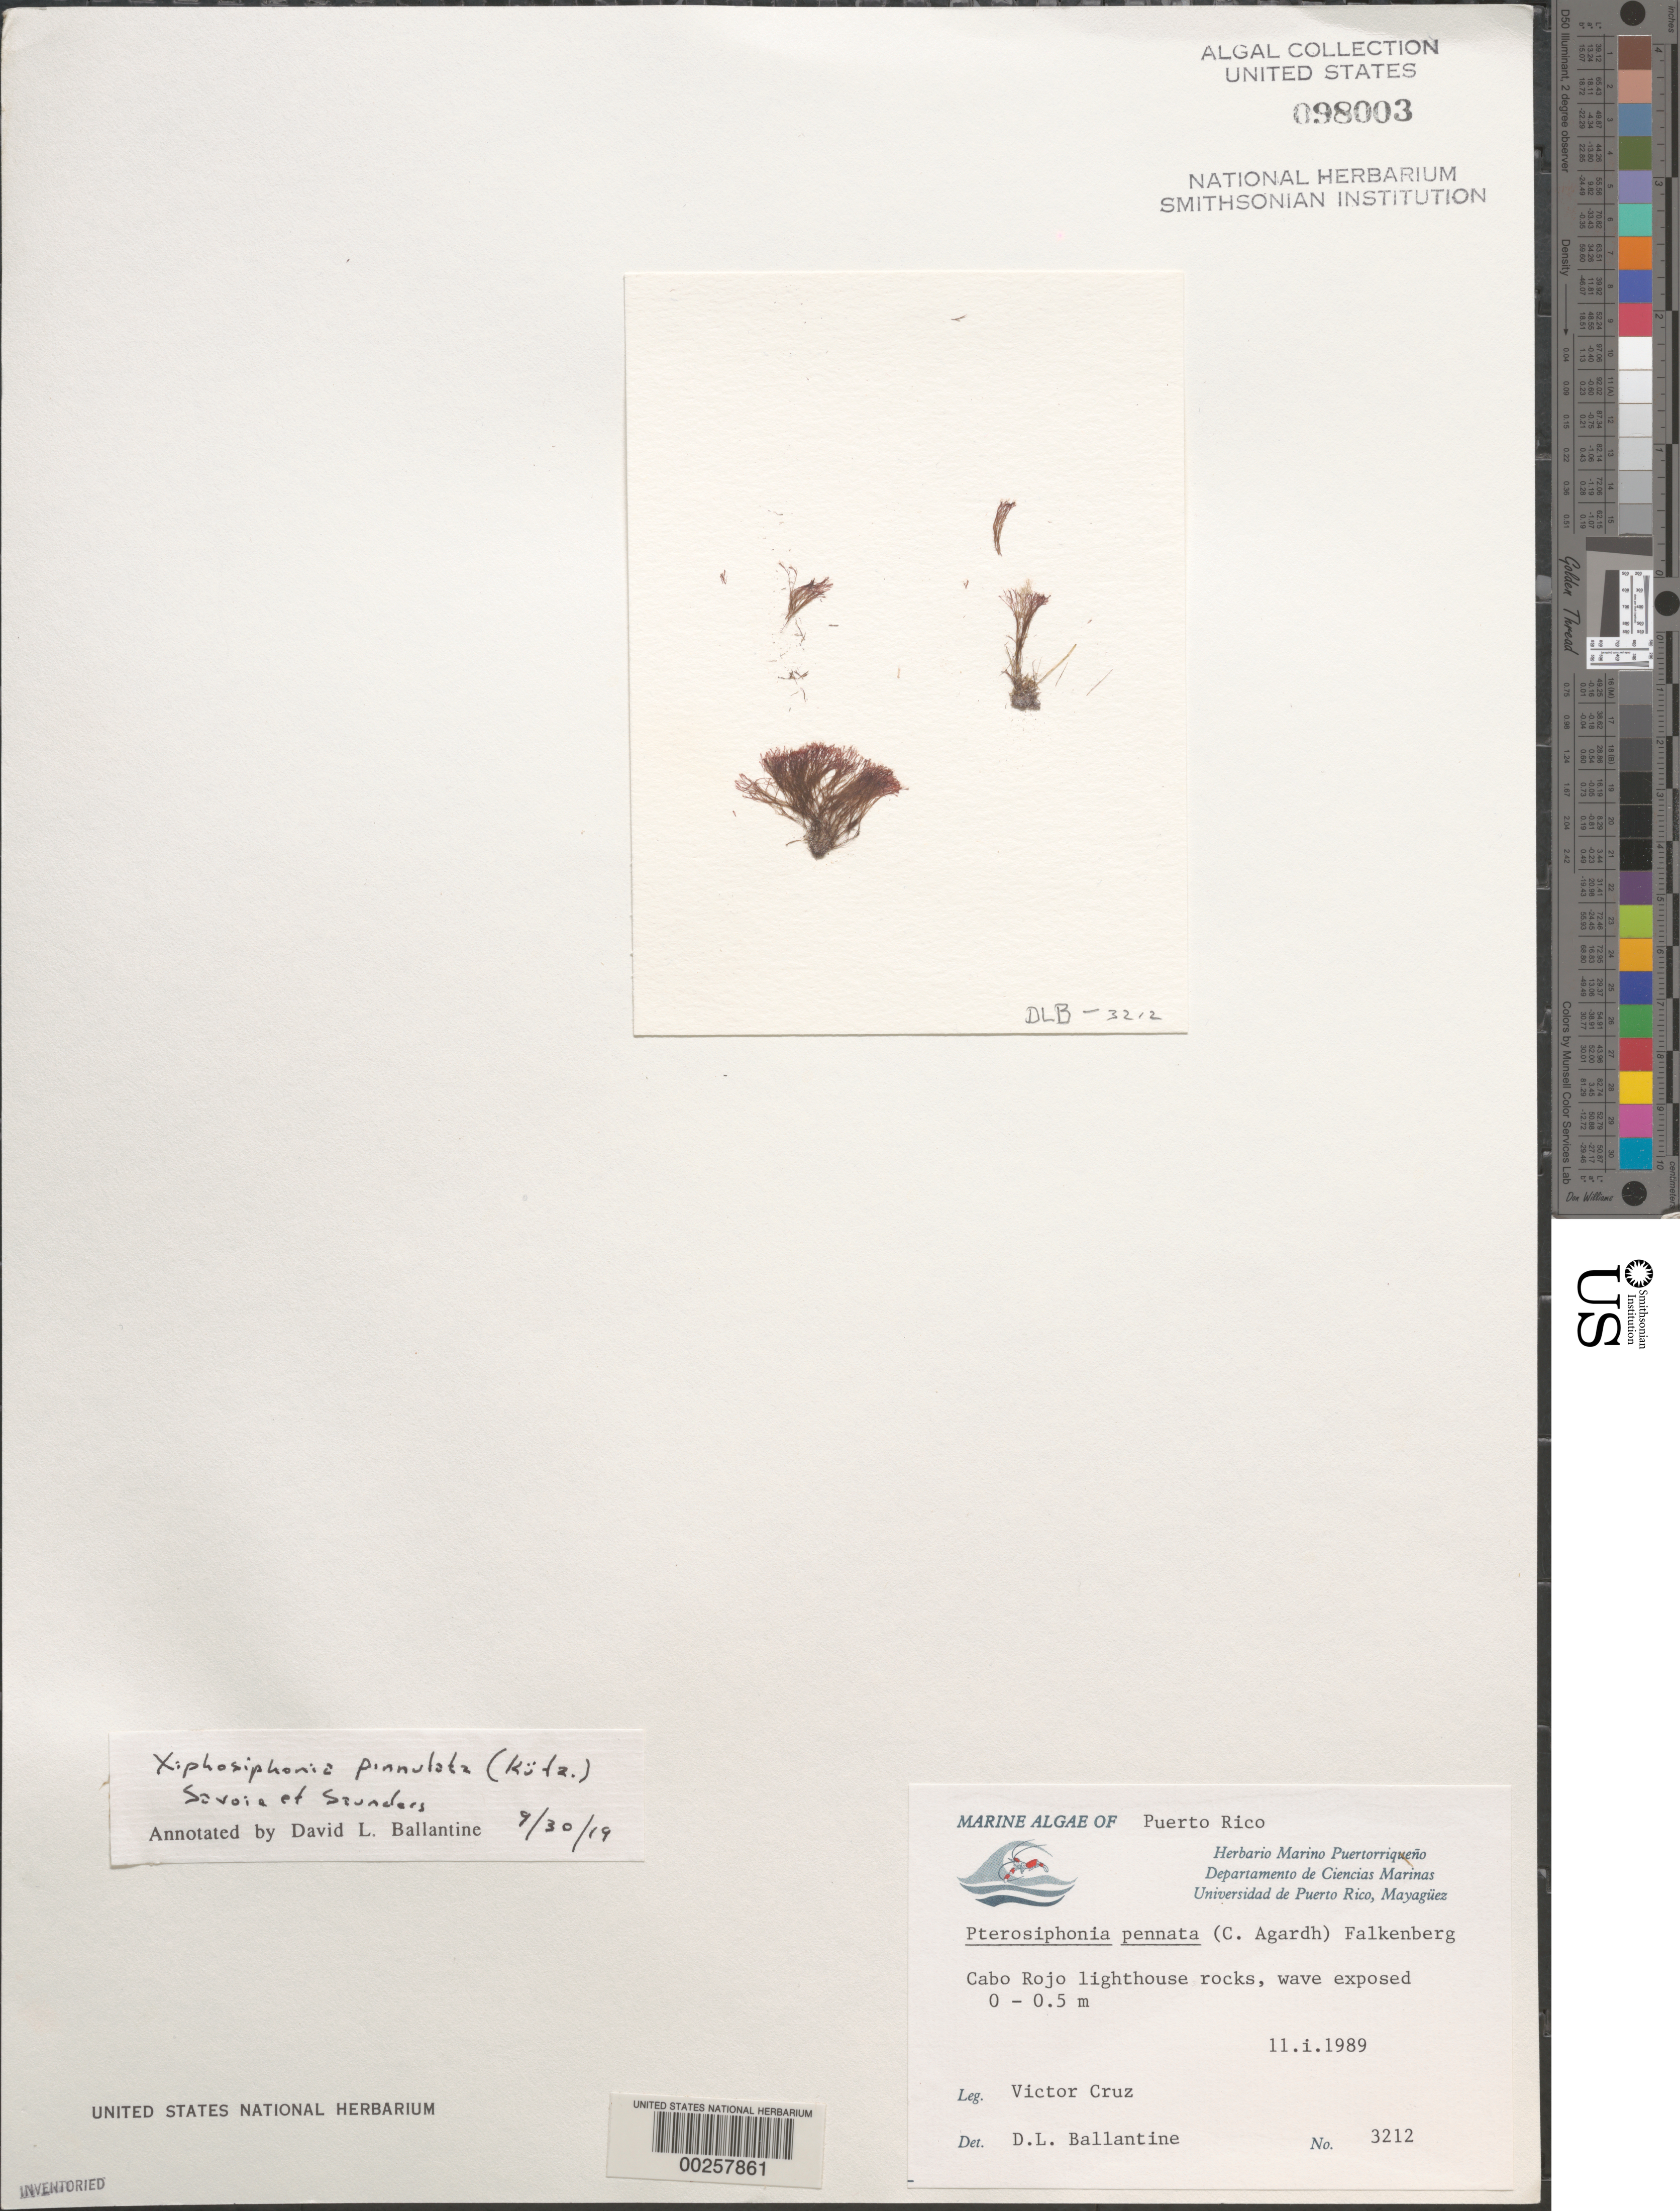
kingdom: Plantae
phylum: Rhodophyta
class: Florideophyceae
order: Ceramiales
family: Rhodomelaceae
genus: Xiphosiphonia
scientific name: Xiphosiphonia pennata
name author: (C. Agardh) Savoie & G.W. Saunders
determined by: Algae name updating Project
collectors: V. Cruz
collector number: DLB-3212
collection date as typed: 11 Jan 1989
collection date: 1989-01-11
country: Puerto Rico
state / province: Cabo Rojo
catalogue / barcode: US 98003